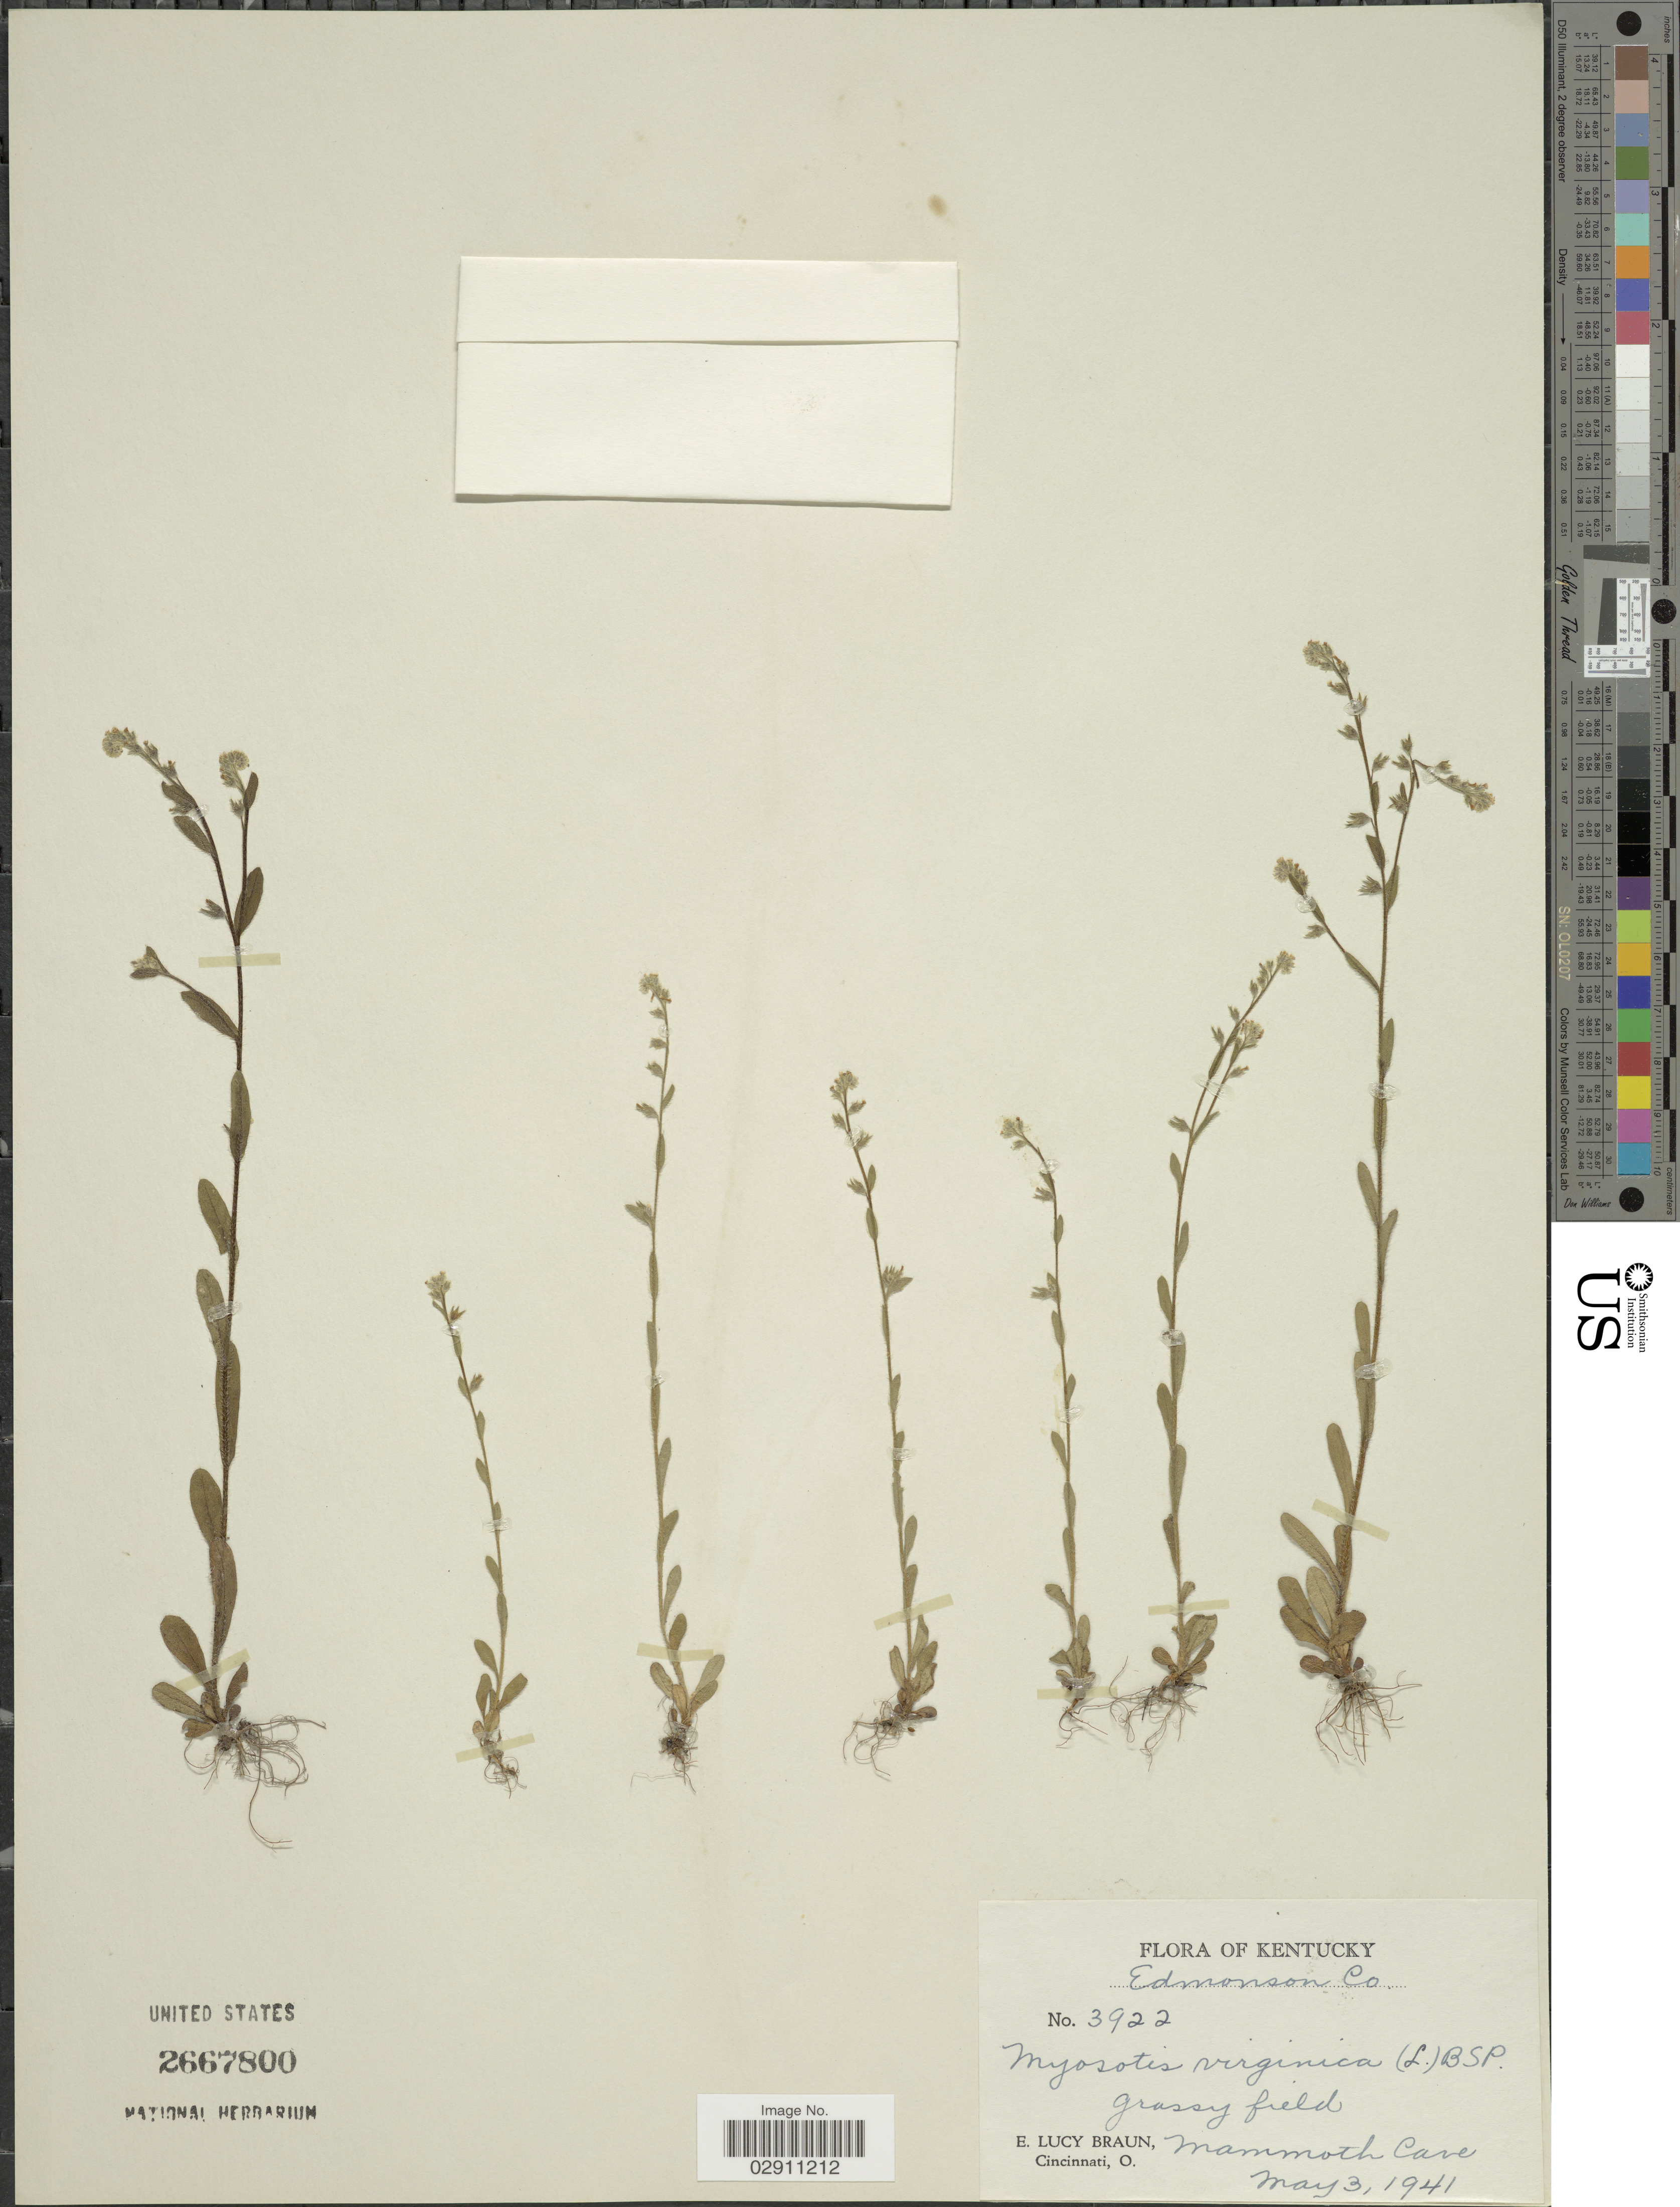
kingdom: Plantae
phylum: Tracheophyta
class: Magnoliopsida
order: Boraginales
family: Boraginaceae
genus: Myosotis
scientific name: Myosotis verna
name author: Nutt.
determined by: Goldman, Doug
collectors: E. L. Braun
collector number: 3922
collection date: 1941-05-03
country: United States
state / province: Kentucky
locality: Edmonson Co., Mammoth Cave.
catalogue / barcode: US 2667800